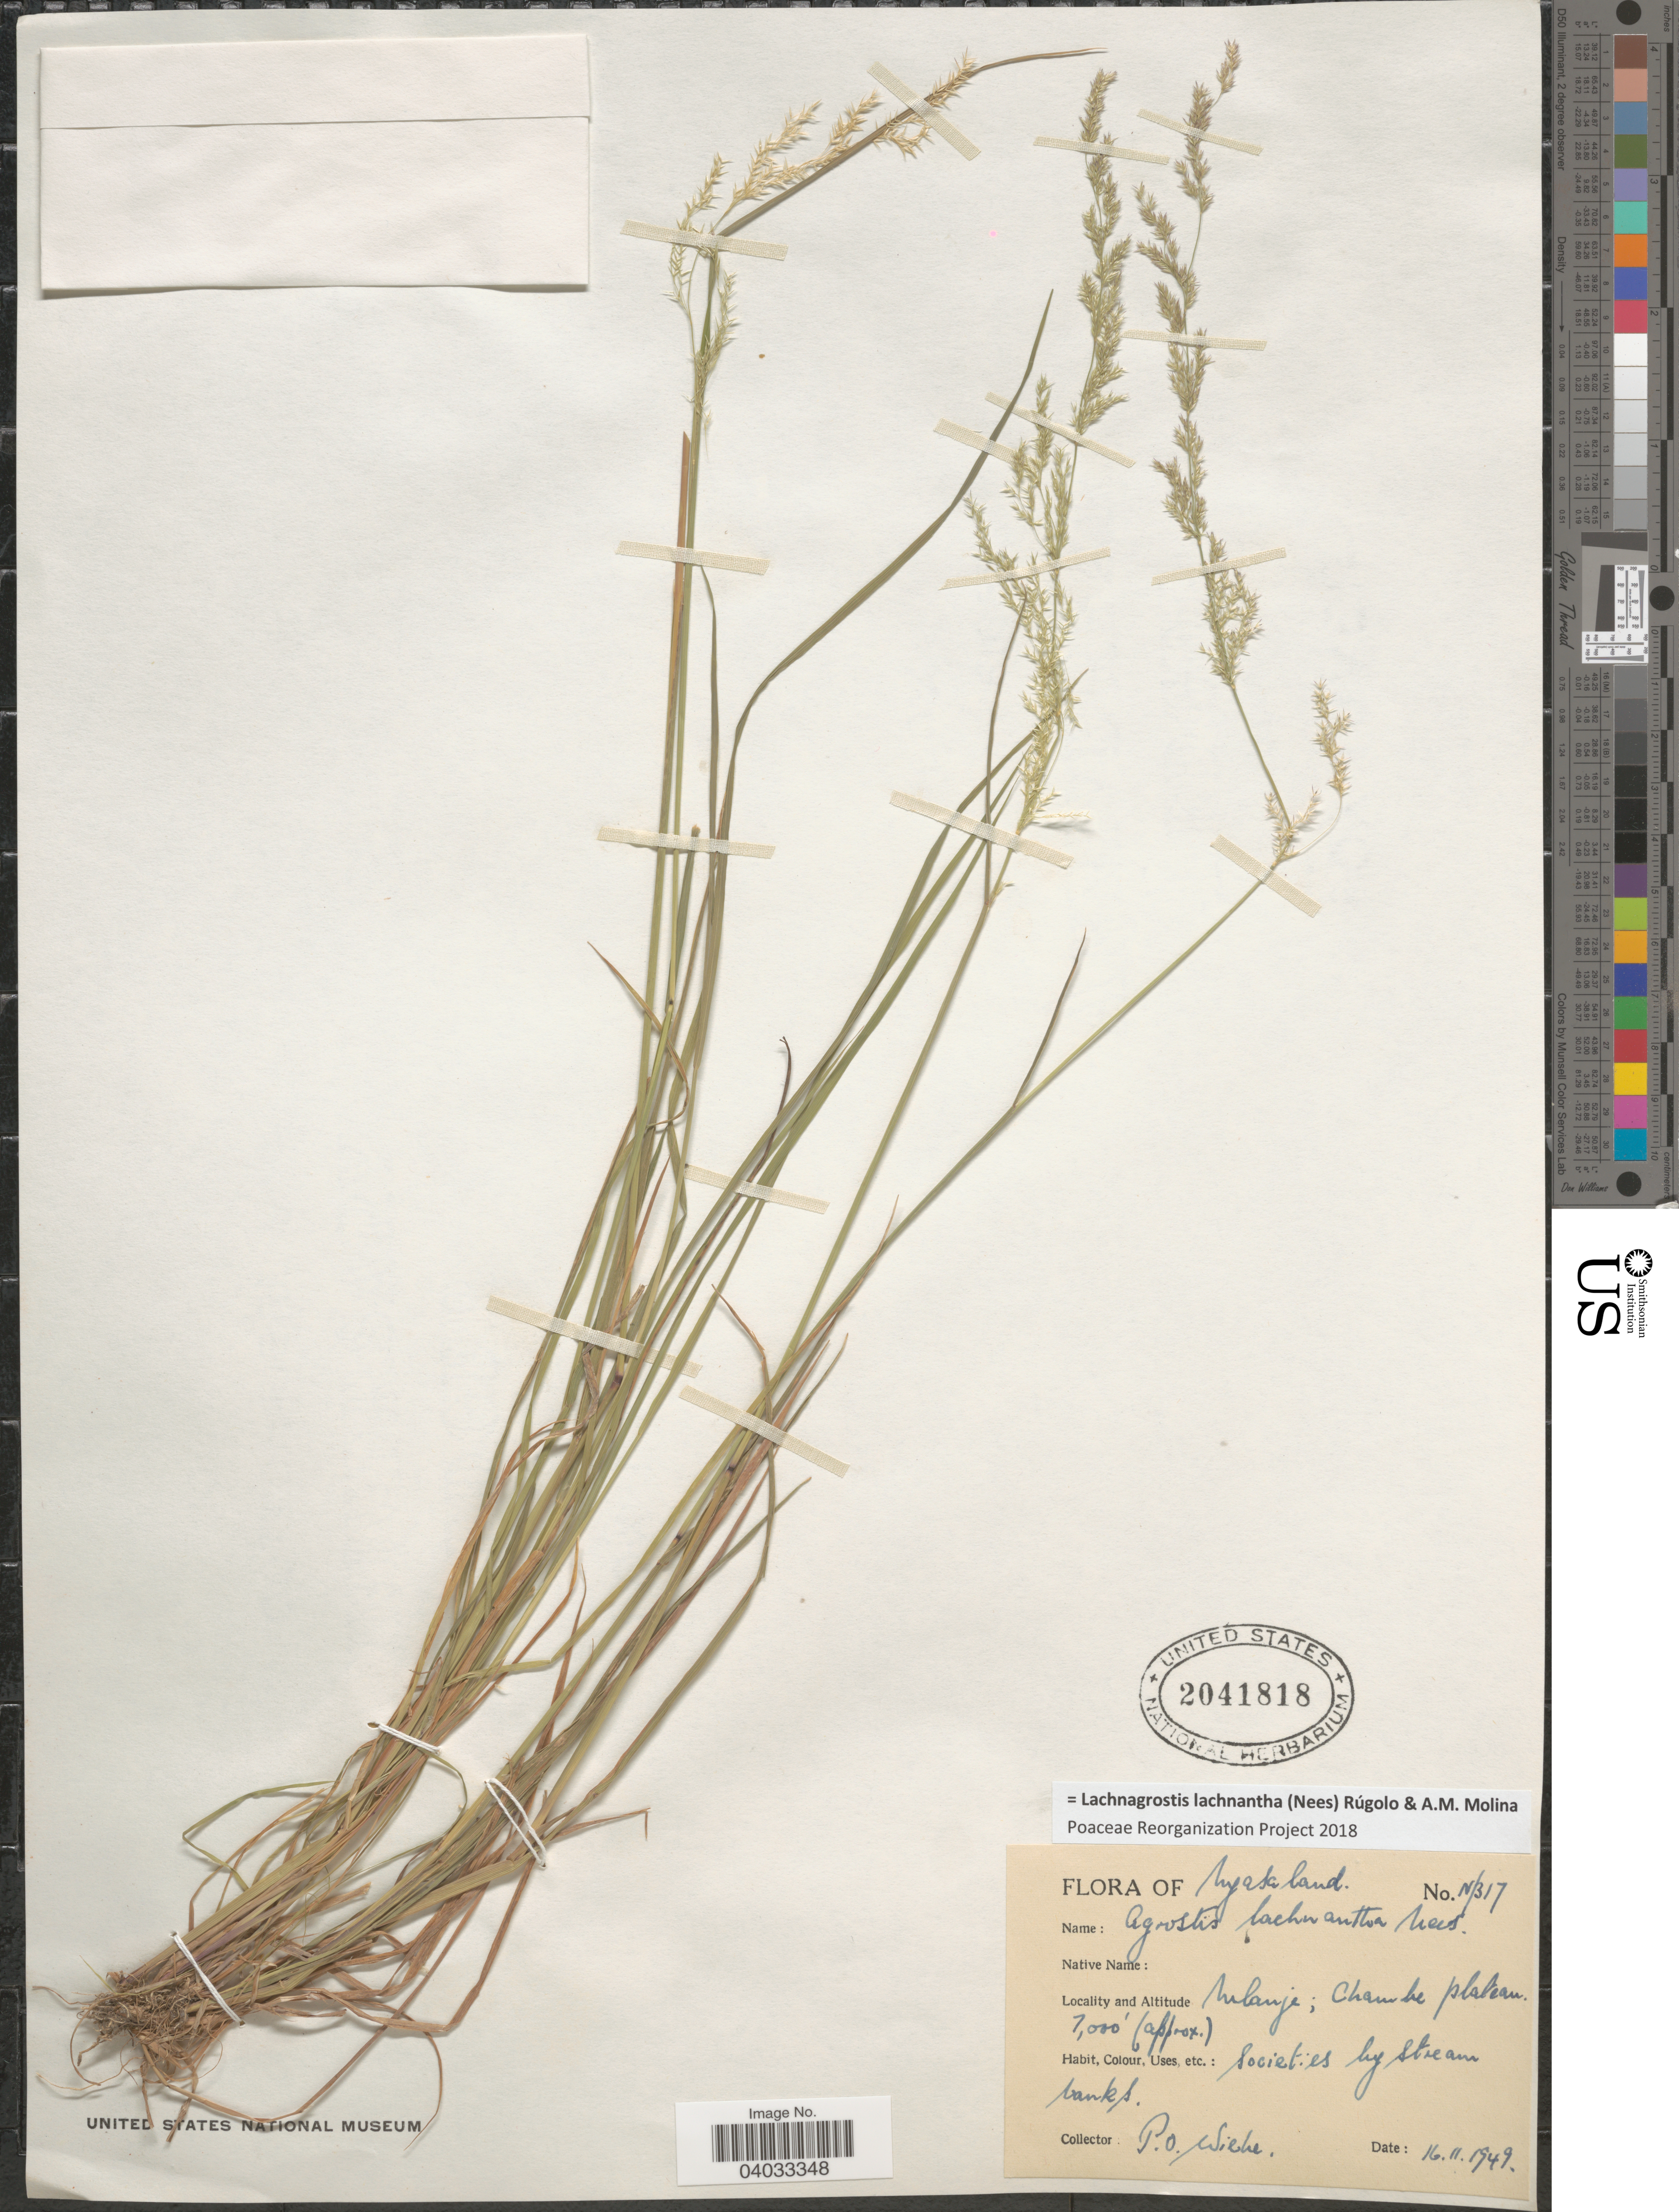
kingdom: Plantae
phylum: Tracheophyta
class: Liliopsida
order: Poales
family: Poaceae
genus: Lachnagrostis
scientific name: Lachnagrostis lachnantha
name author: (Nees) Rúgolo & A.M. Molina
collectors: P. Wiehe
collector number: N/317*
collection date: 1949-11-16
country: Malawi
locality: Nyasaland. Mlanje ; Chambe Plateau.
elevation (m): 2134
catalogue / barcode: US 2041818